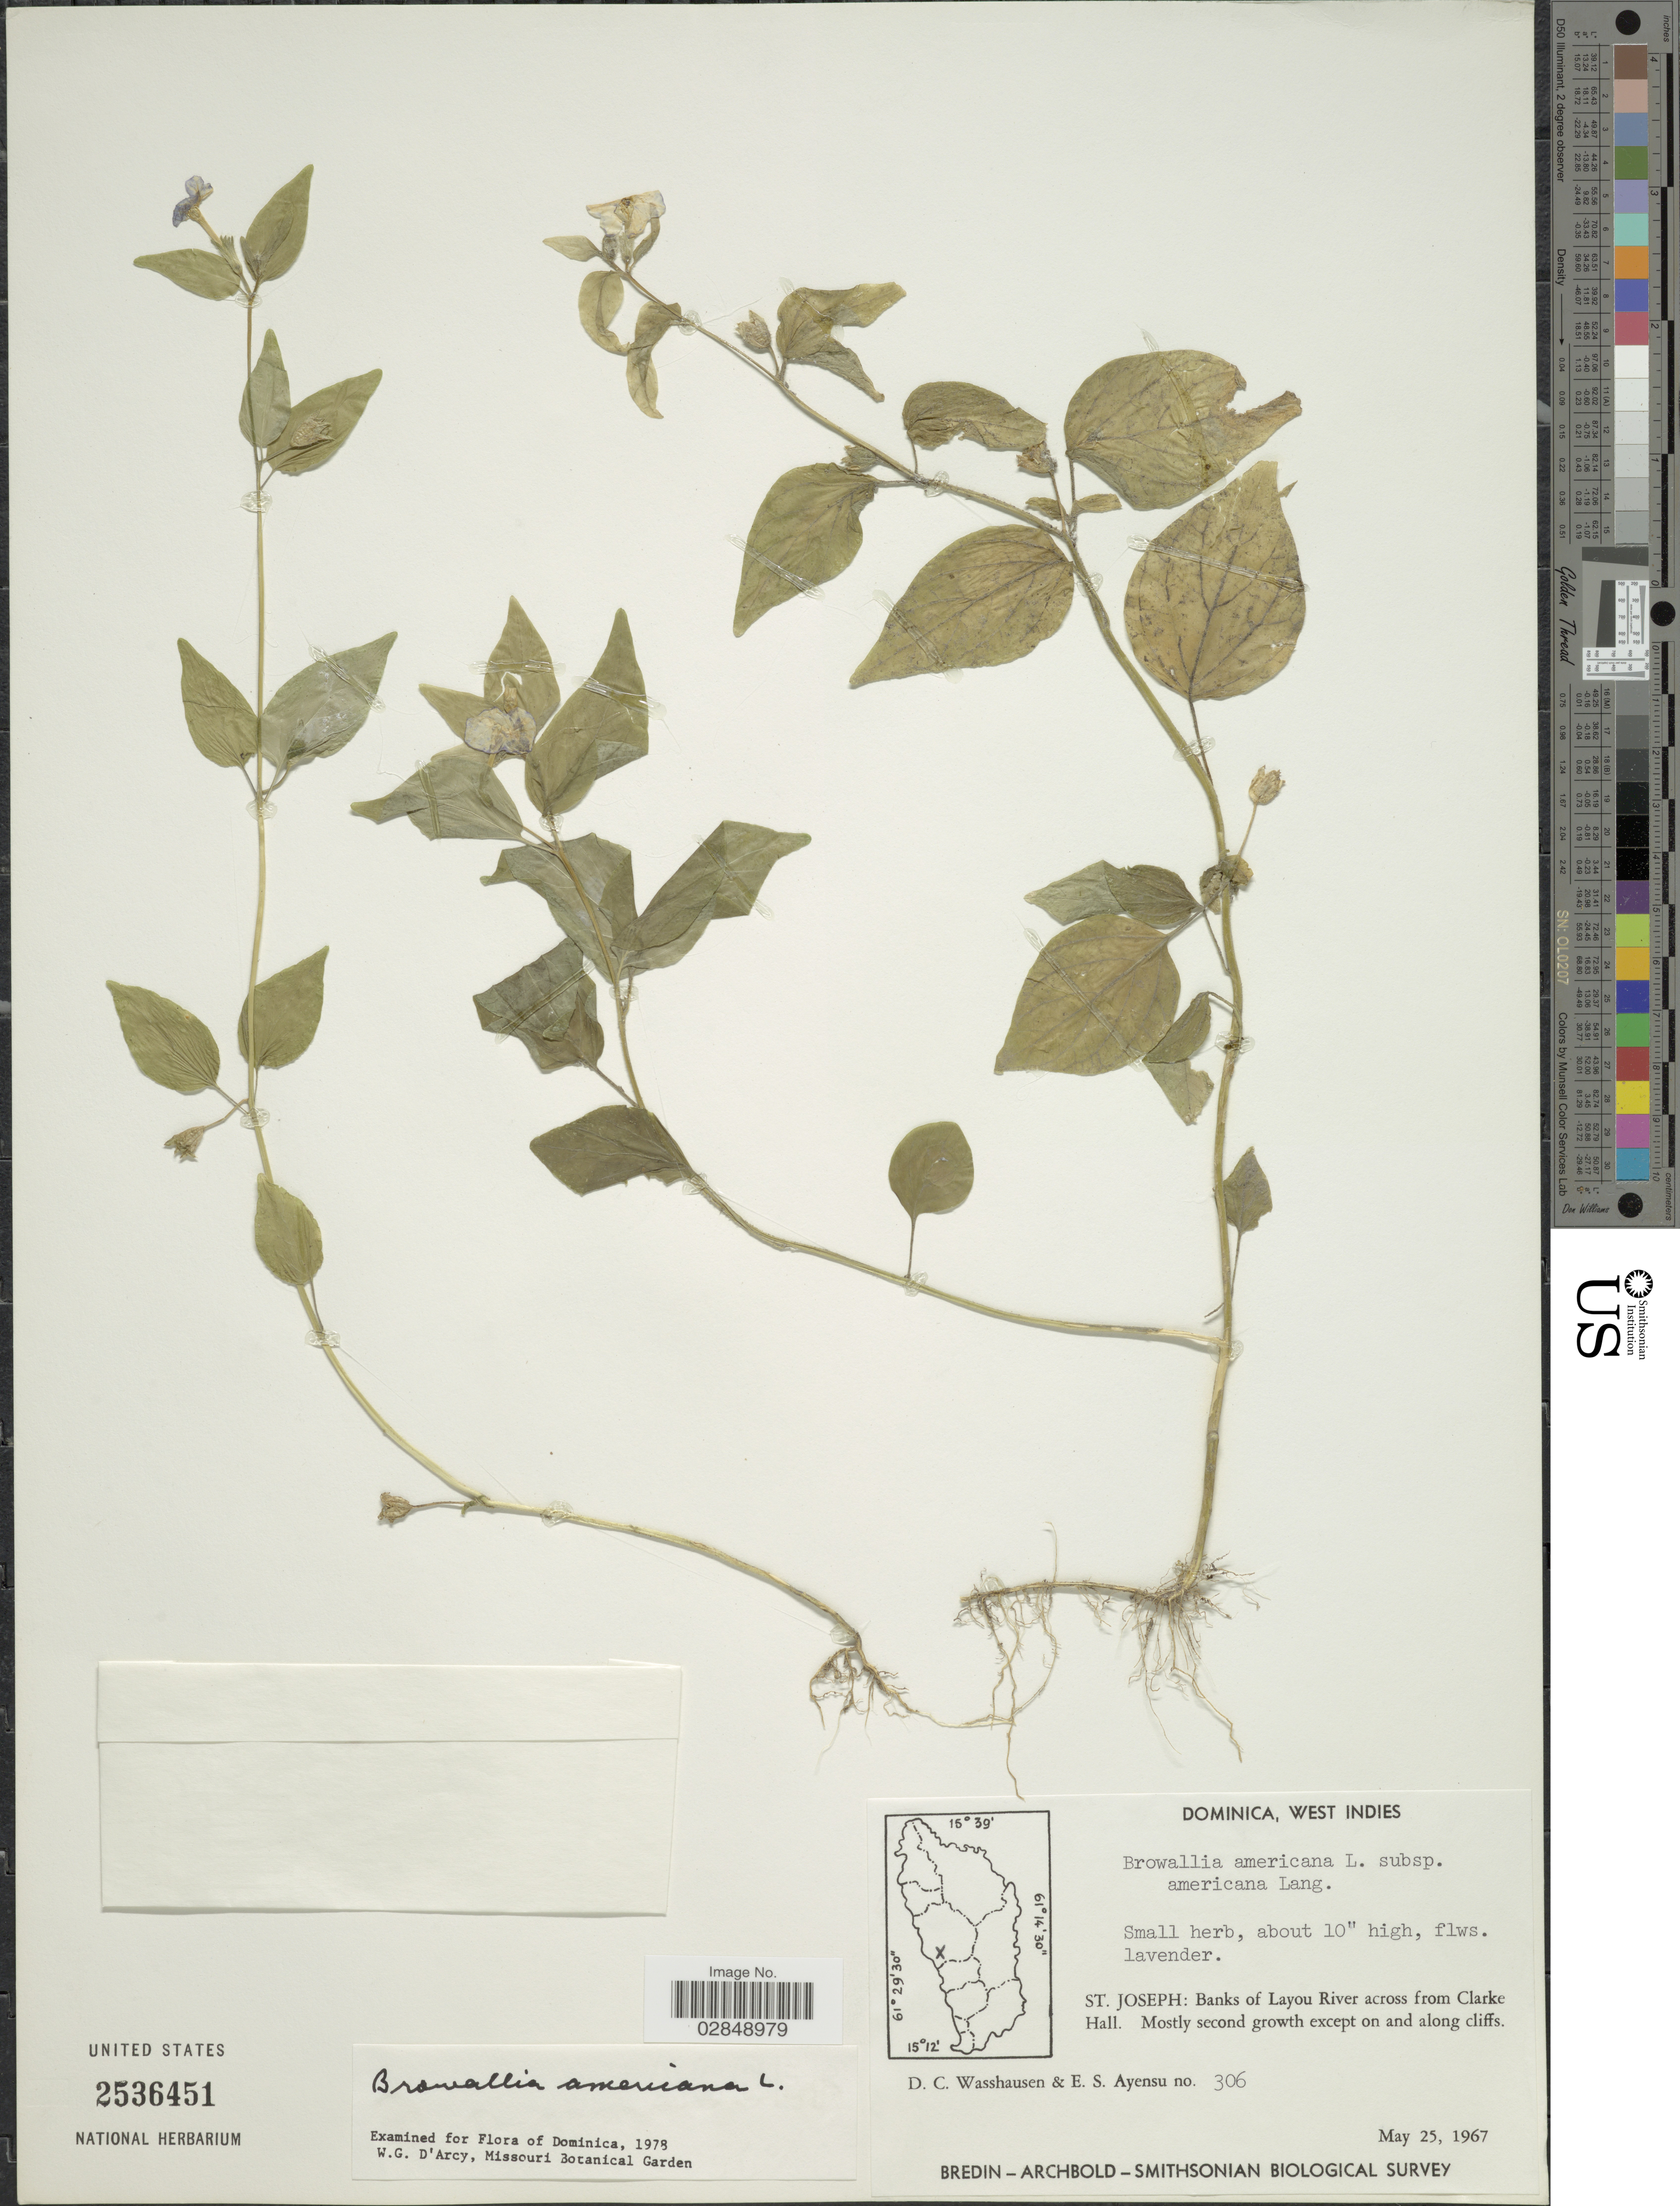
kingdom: Plantae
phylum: Tracheophyta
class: Magnoliopsida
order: Solanales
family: Solanaceae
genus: Browallia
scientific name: Browallia americana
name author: L.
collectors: D. C. Wasshausen & E. S. Ayensu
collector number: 306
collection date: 1967-05-25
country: Dominica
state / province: St. Joseph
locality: Banks of Layou River across from Clarke Hall.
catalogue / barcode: US 2536451